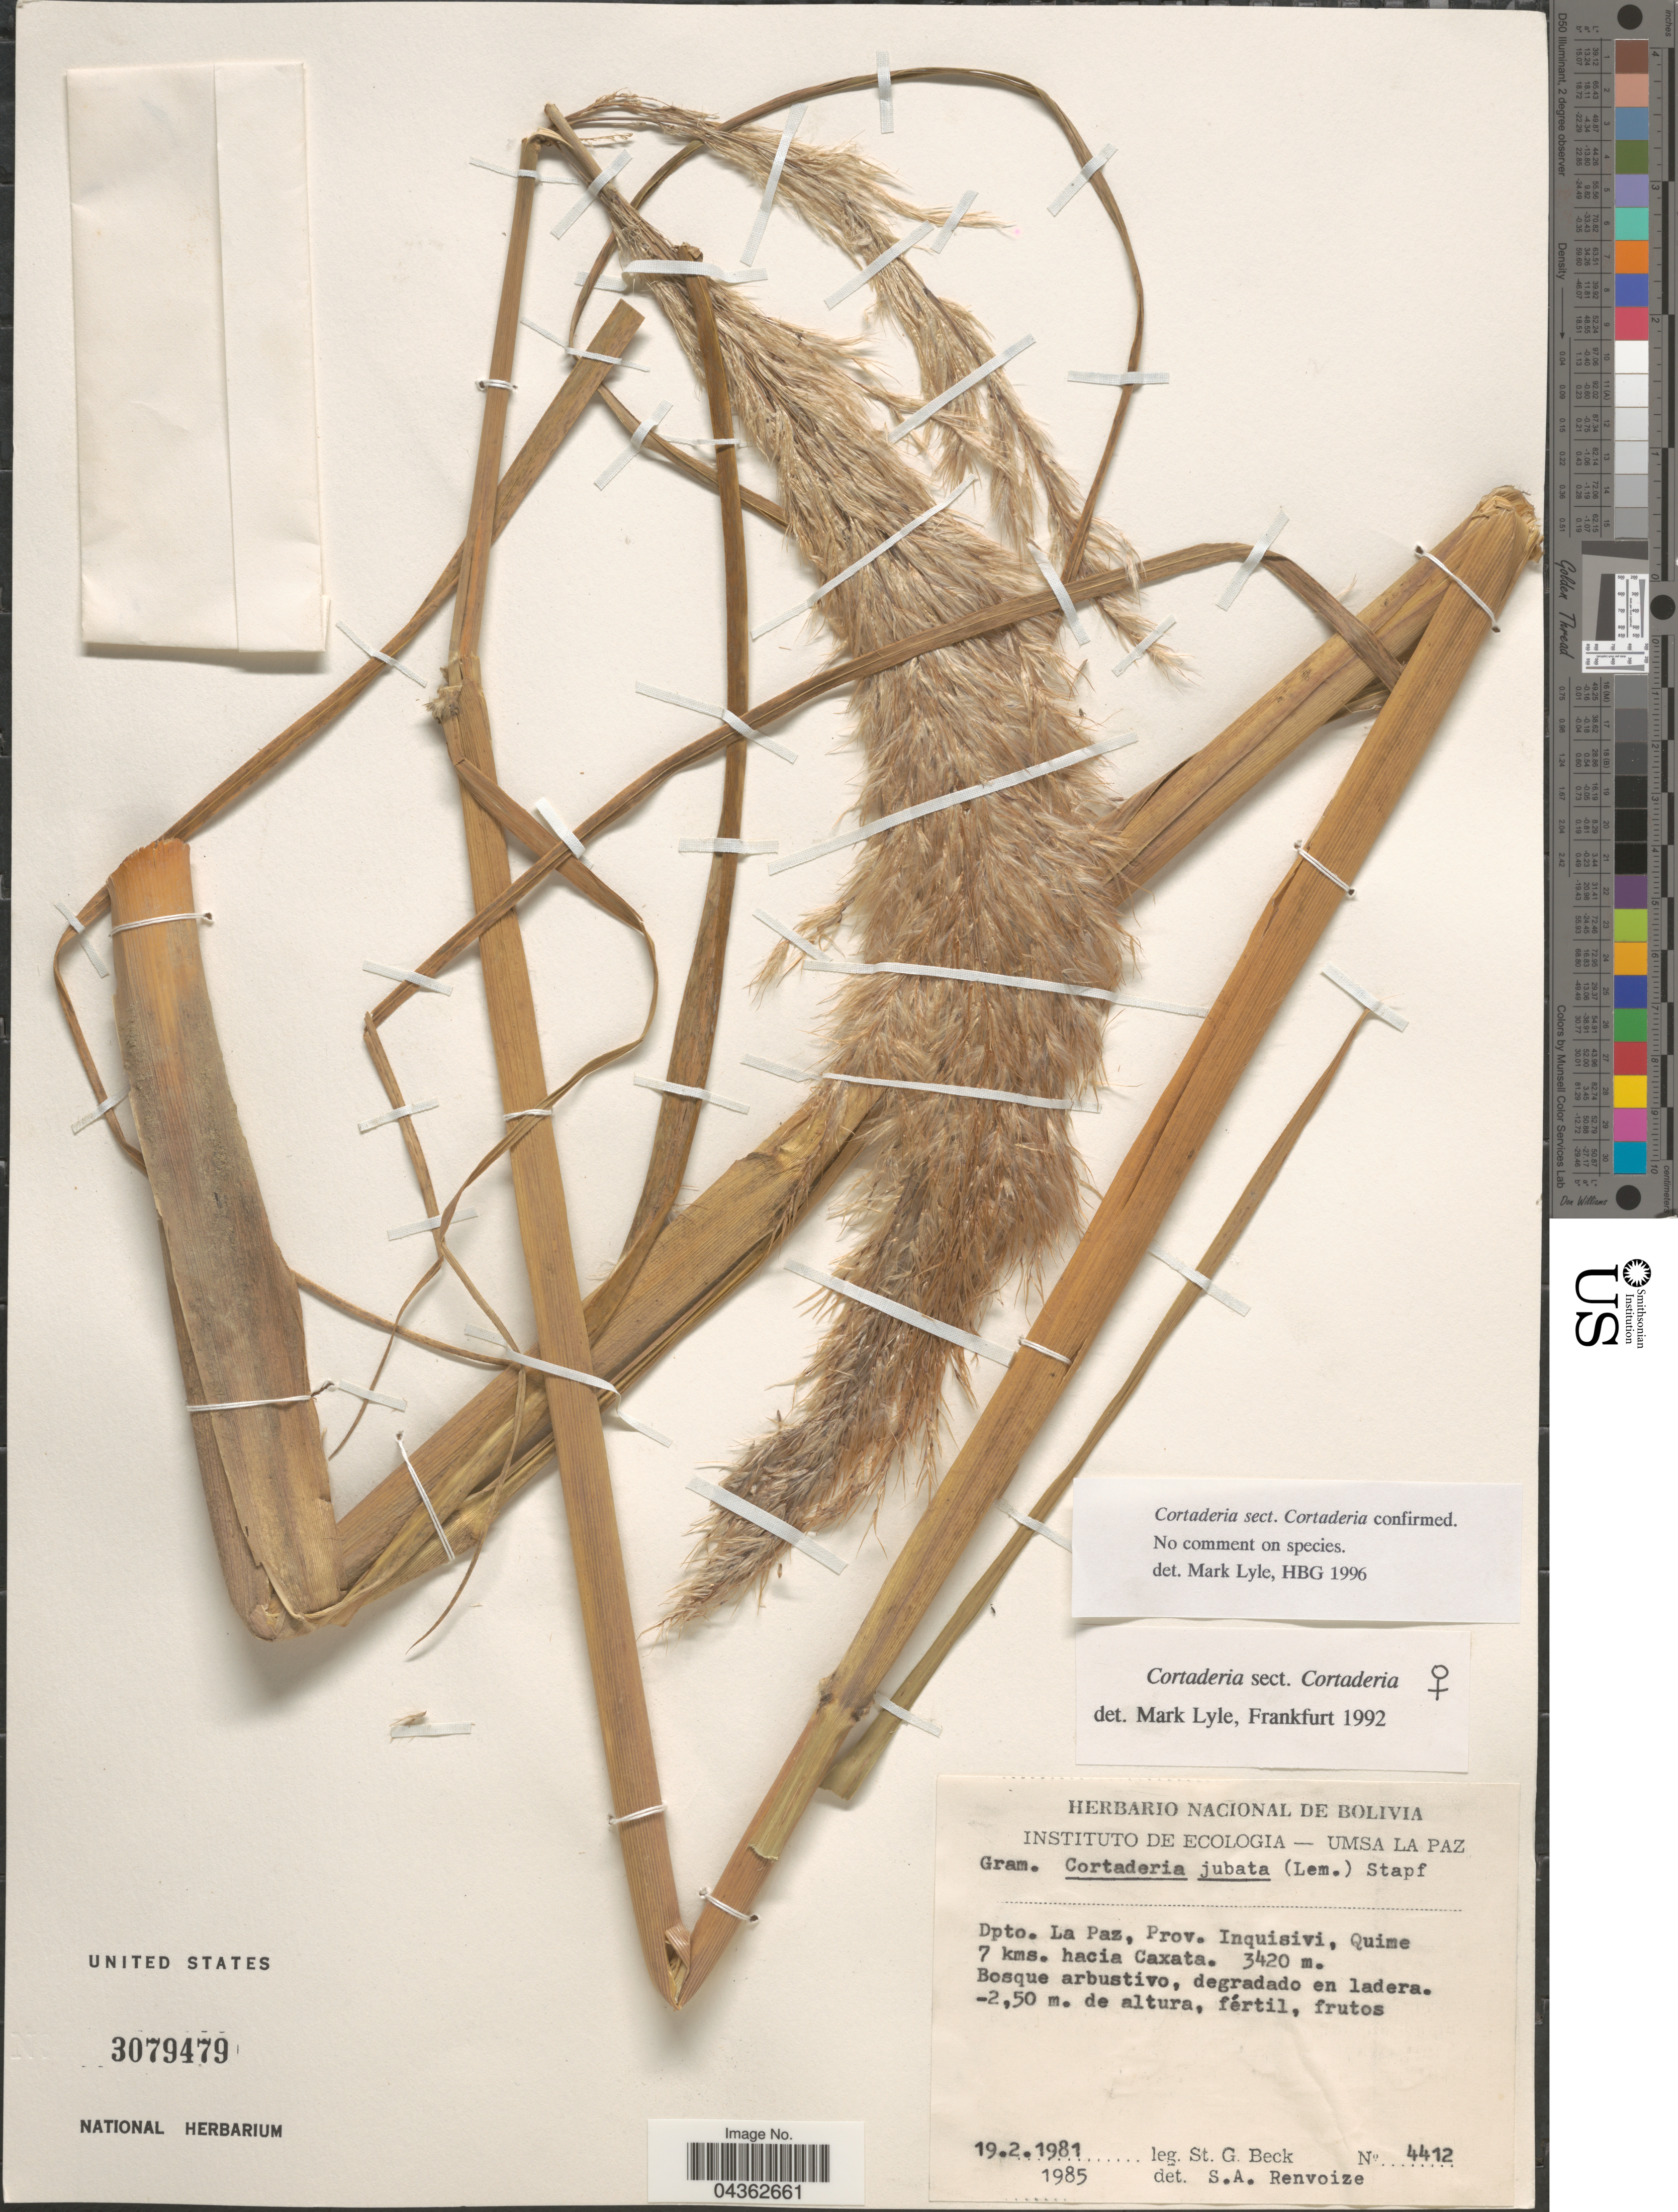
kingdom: Plantae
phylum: Tracheophyta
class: Liliopsida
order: Poales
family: Poaceae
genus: Cortaderia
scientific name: Cortaderia jubata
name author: (Lemoine) Stapf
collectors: S. G. Beck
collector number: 4412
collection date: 1981-02-19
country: Bolivia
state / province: La Paz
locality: Dpto. La Paz, Prov. Inquisivi, Quime 7 kms. hacia Caxata.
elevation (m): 3420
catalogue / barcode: US 3079479